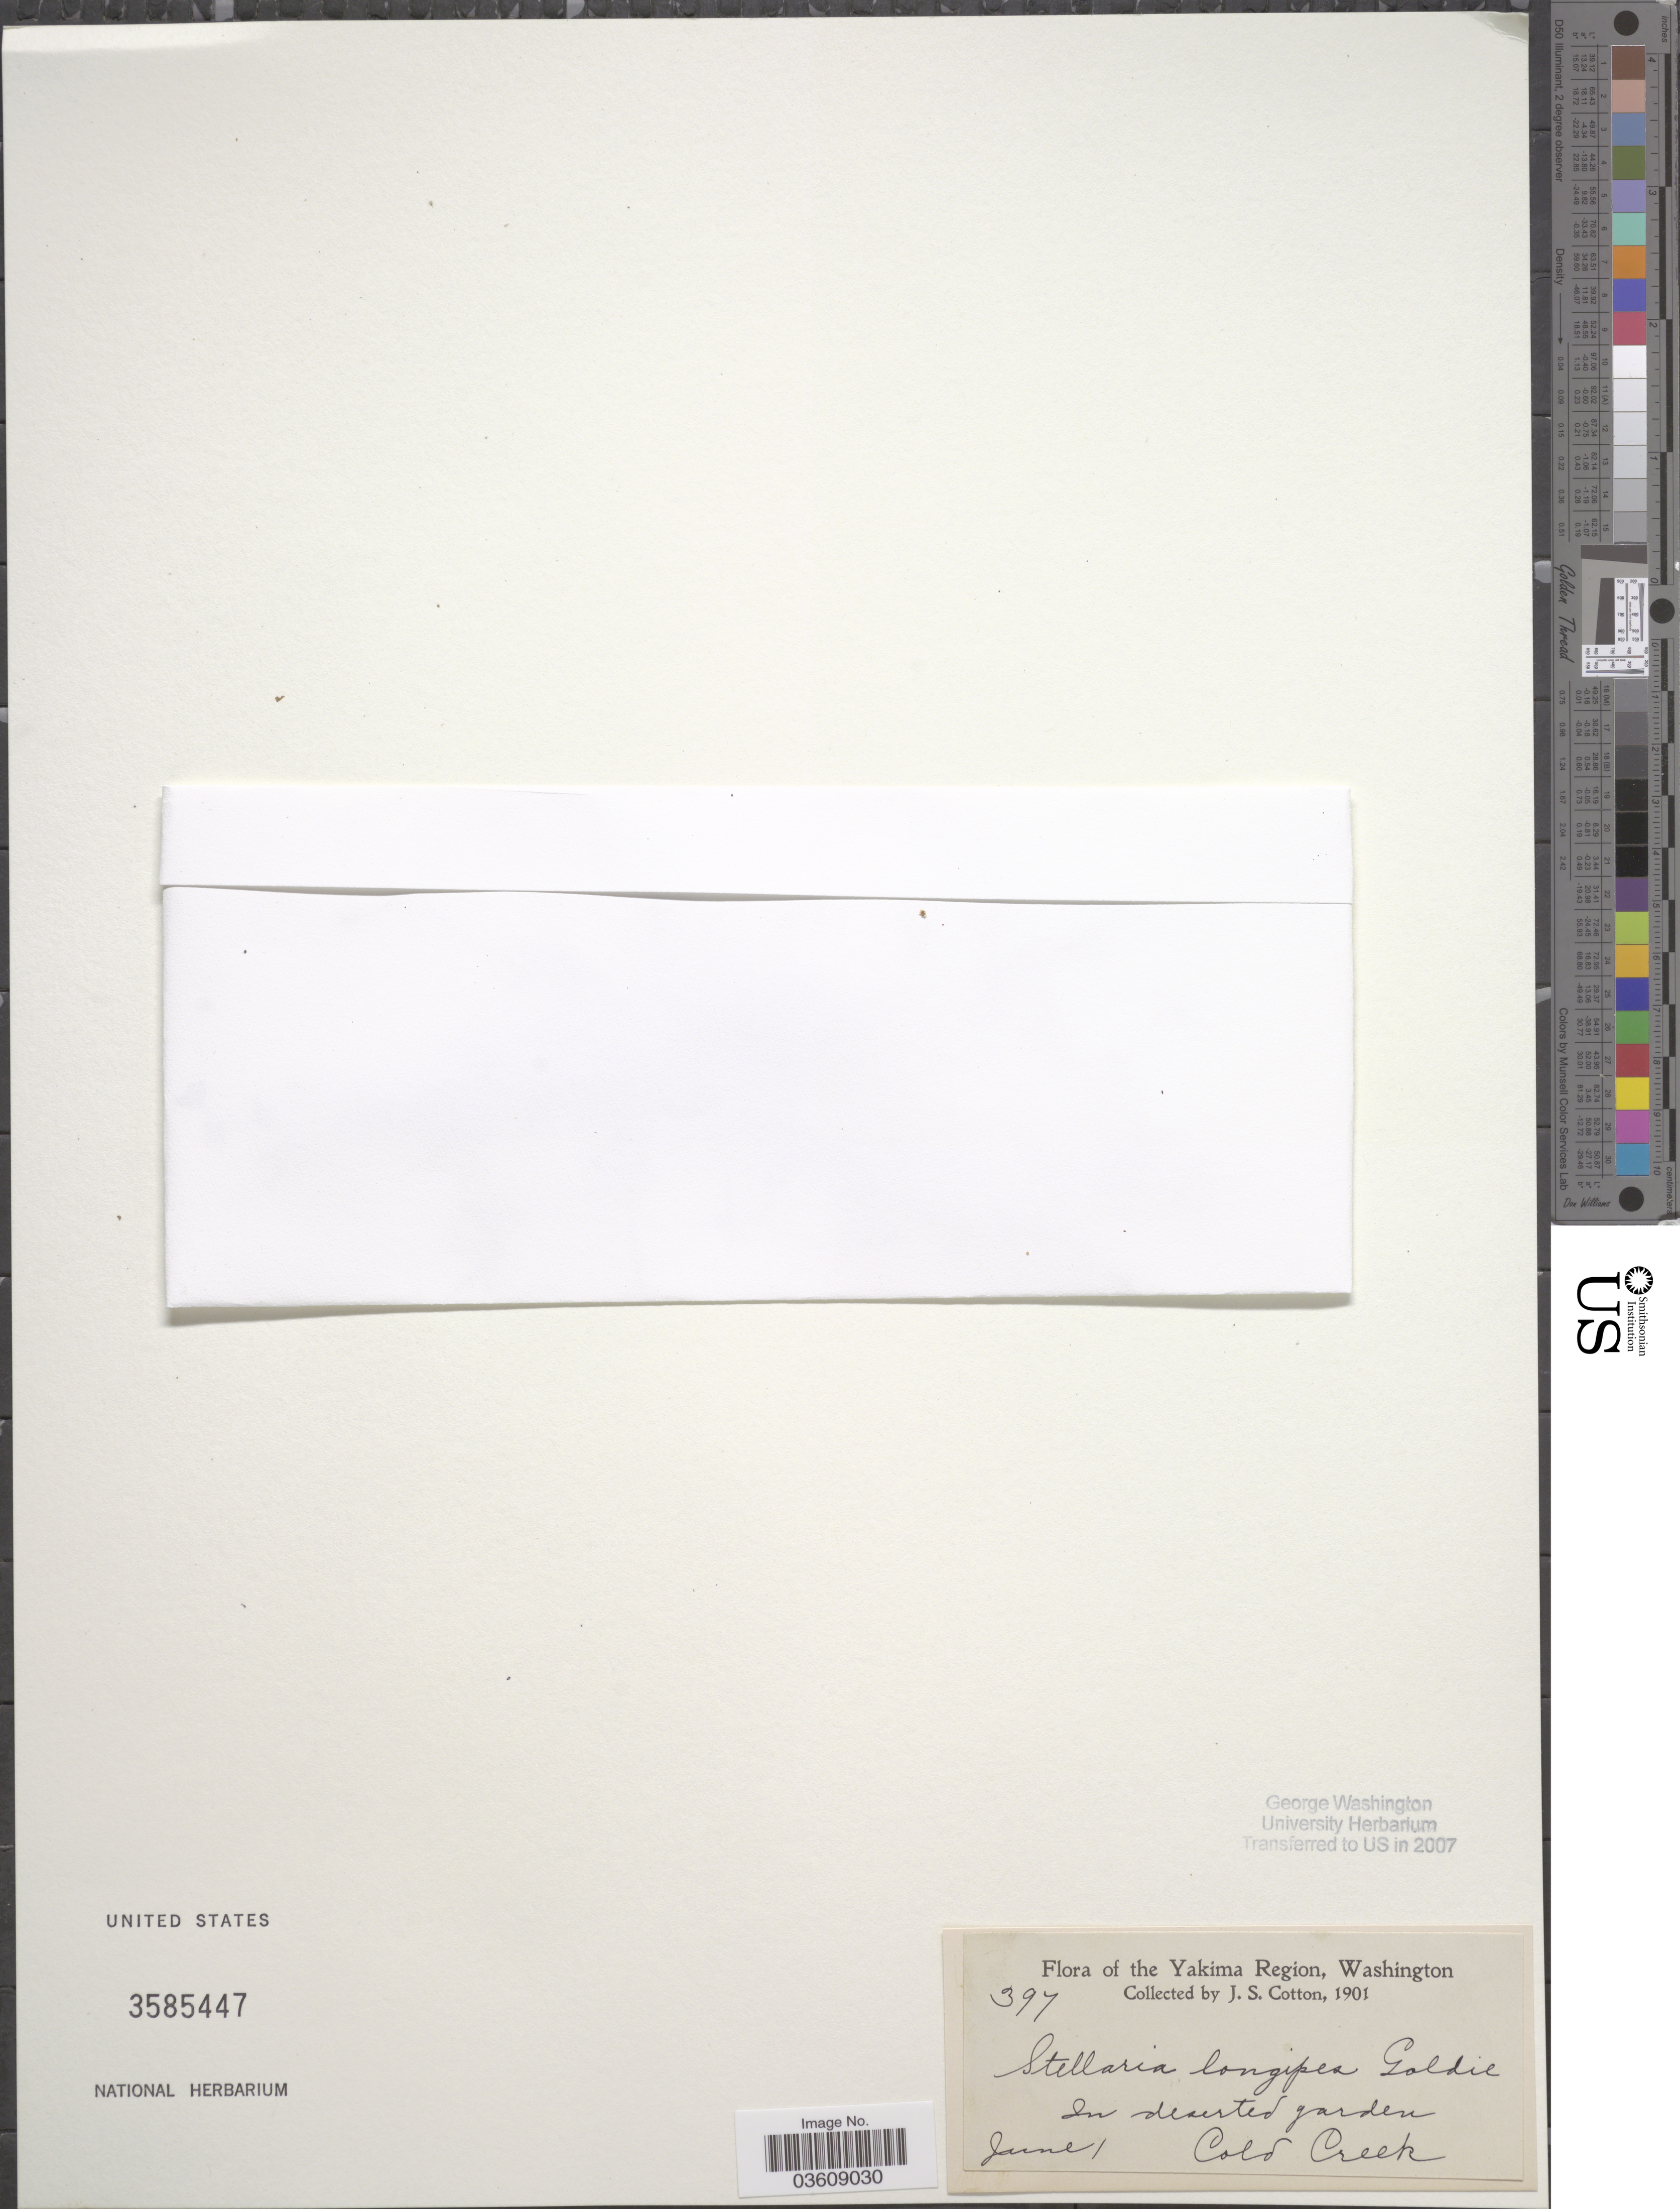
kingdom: Plantae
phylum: Tracheophyta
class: Magnoliopsida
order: Caryophyllales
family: Caryophyllaceae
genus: Stellaria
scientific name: Stellaria longipes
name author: Goldie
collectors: J. S. Cotton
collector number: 397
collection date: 1901-06-01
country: United States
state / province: Washington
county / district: Yakima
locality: Yakima Region. In deserted garden. Cold Creek.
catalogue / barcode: US 3585447